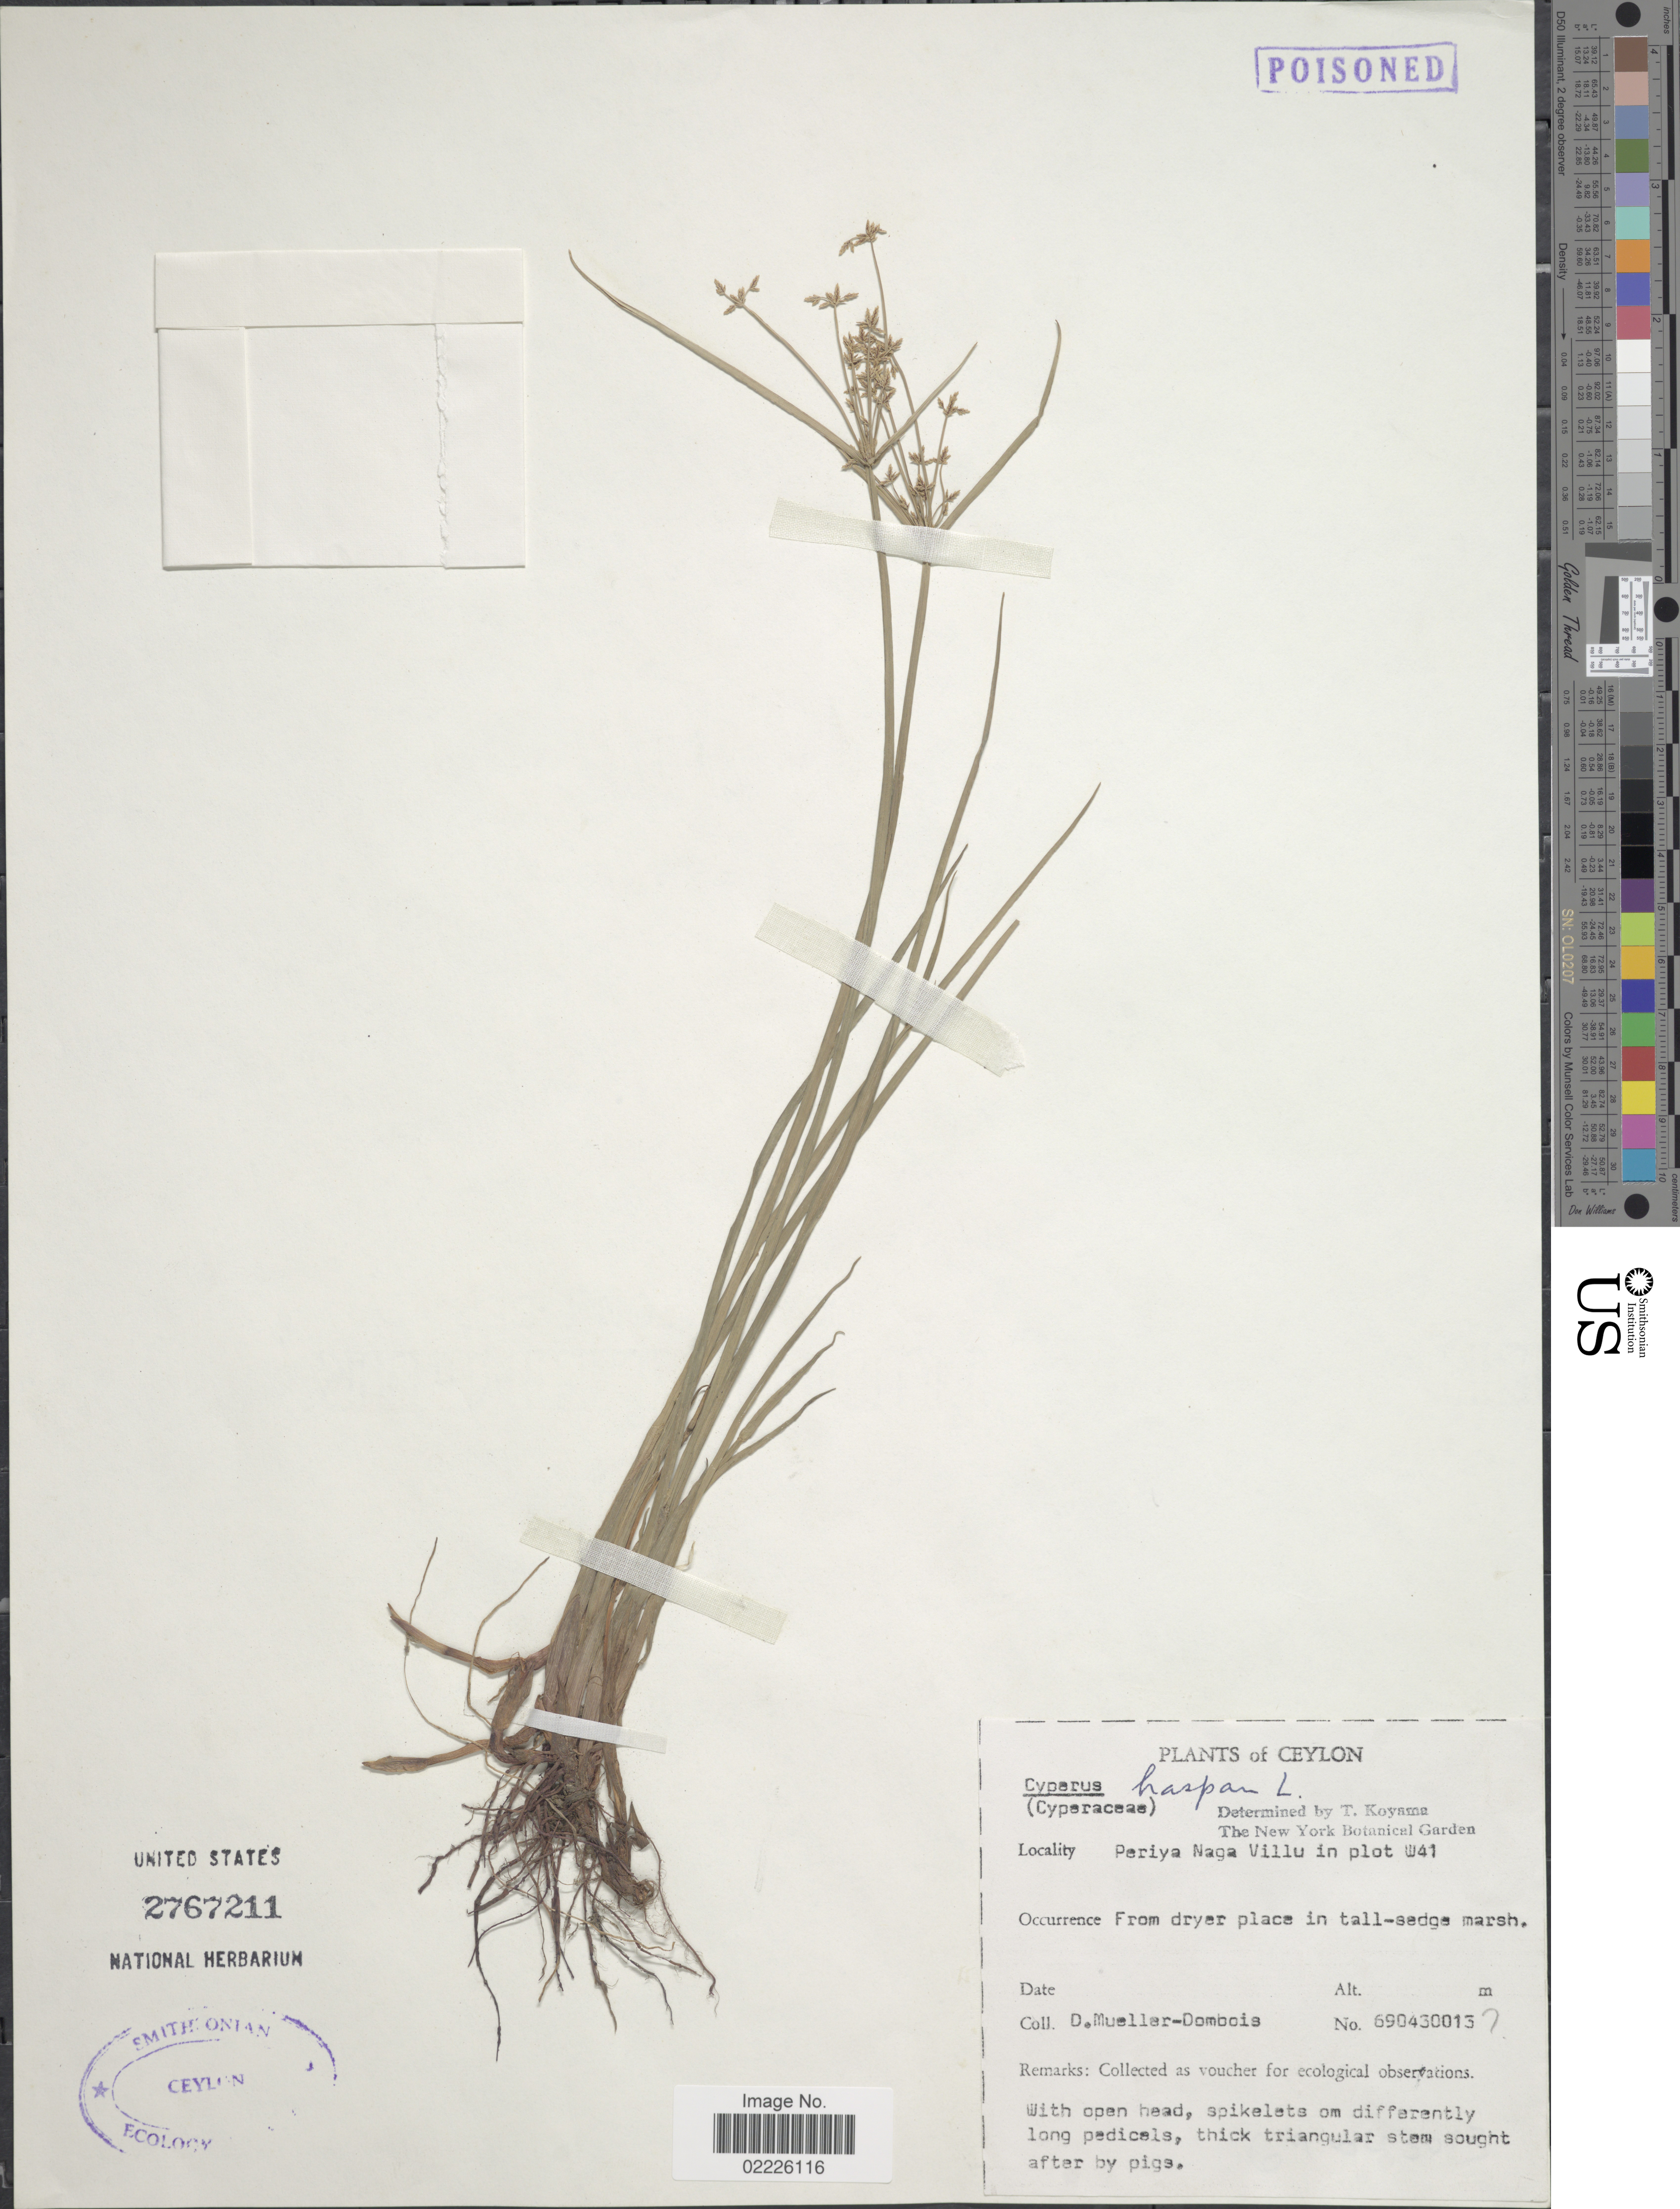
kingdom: Plantae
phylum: Tracheophyta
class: Liliopsida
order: Poales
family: Cyperaceae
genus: Cyperus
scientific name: Cyperus haspan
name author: L.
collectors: D. Mueller-Dombois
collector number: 690430013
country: Sri Lanka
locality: Ceylon, Periya Naga Villu in plot W41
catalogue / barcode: US 2767211